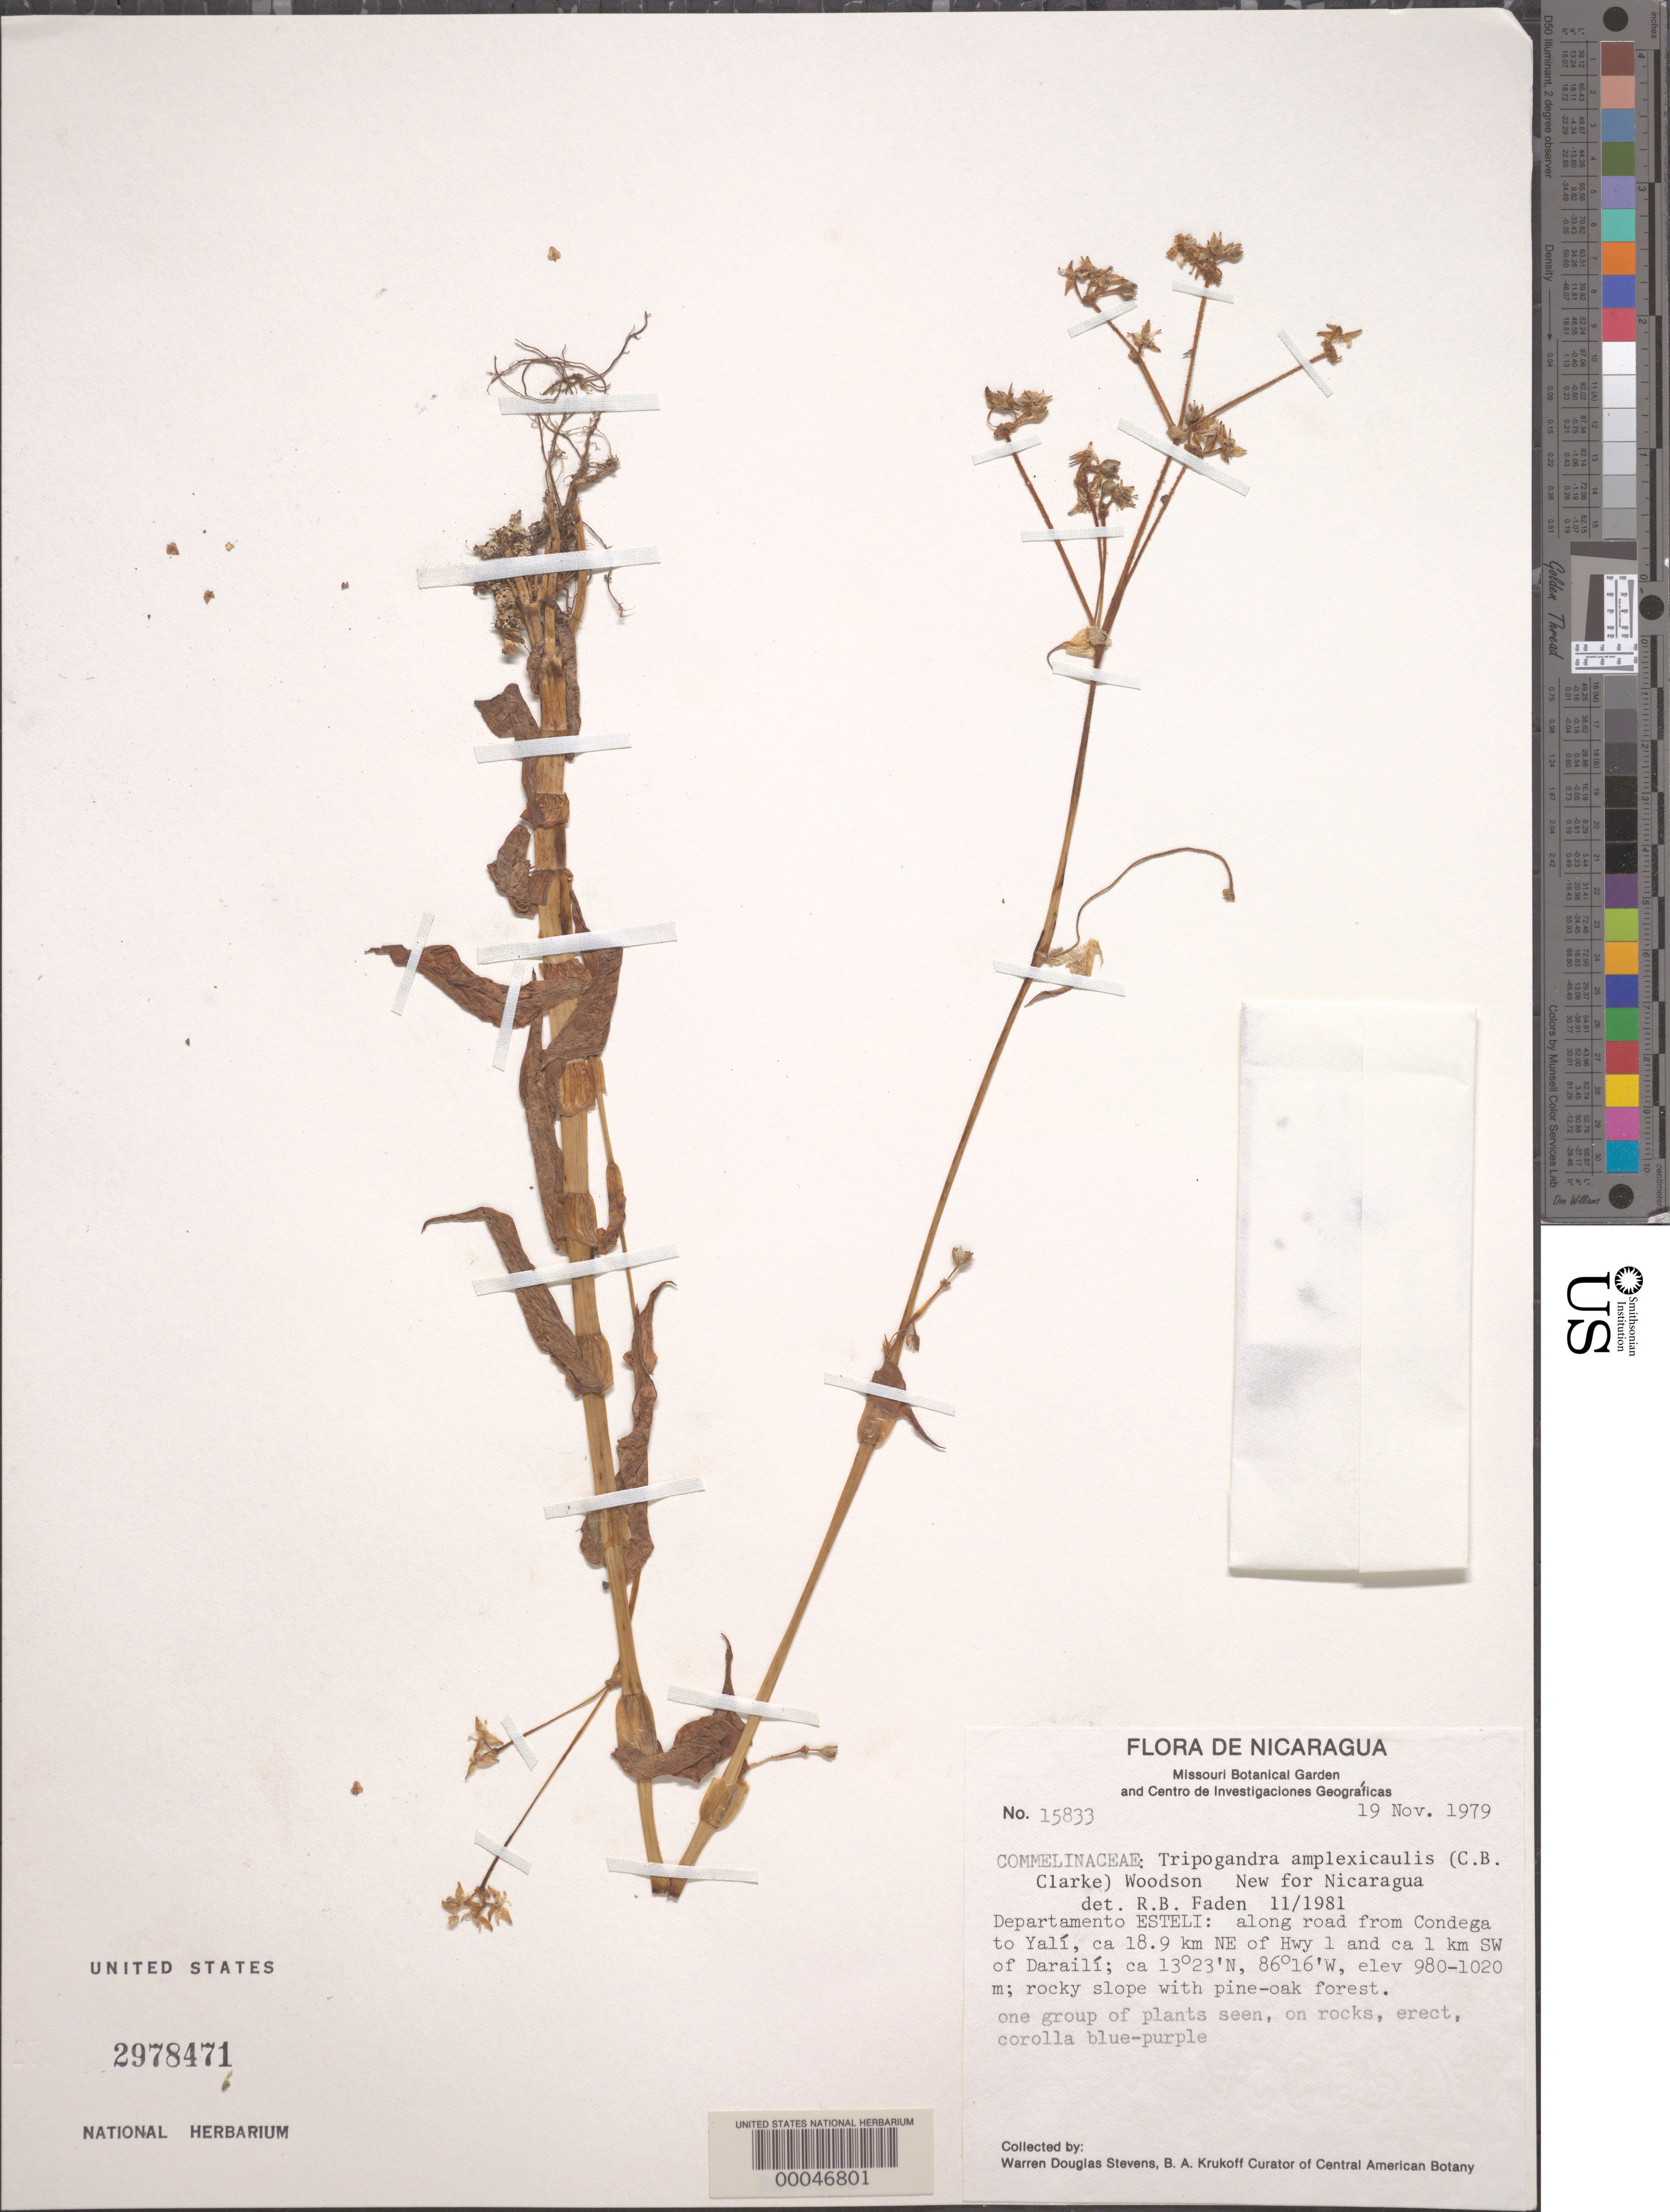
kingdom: Plantae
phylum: Tracheophyta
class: Liliopsida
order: Commelinales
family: Commelinaceae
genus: Tripogandra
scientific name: Tripogandra amplexicaulis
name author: (Klotzsch ex C.B. Clarke) Woodson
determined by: Faden, Robert B., (US), Smithsonian Institution - National Museum of Natural History (UNITED STATES)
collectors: W. D. Stevens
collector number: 15833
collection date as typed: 19 Nov 1979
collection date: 1979-11-19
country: Nicaragua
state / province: Estelí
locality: Road from condega to yali, sw of daraili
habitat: Rocky slope, roadside forest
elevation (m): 980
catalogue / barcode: US 2978471